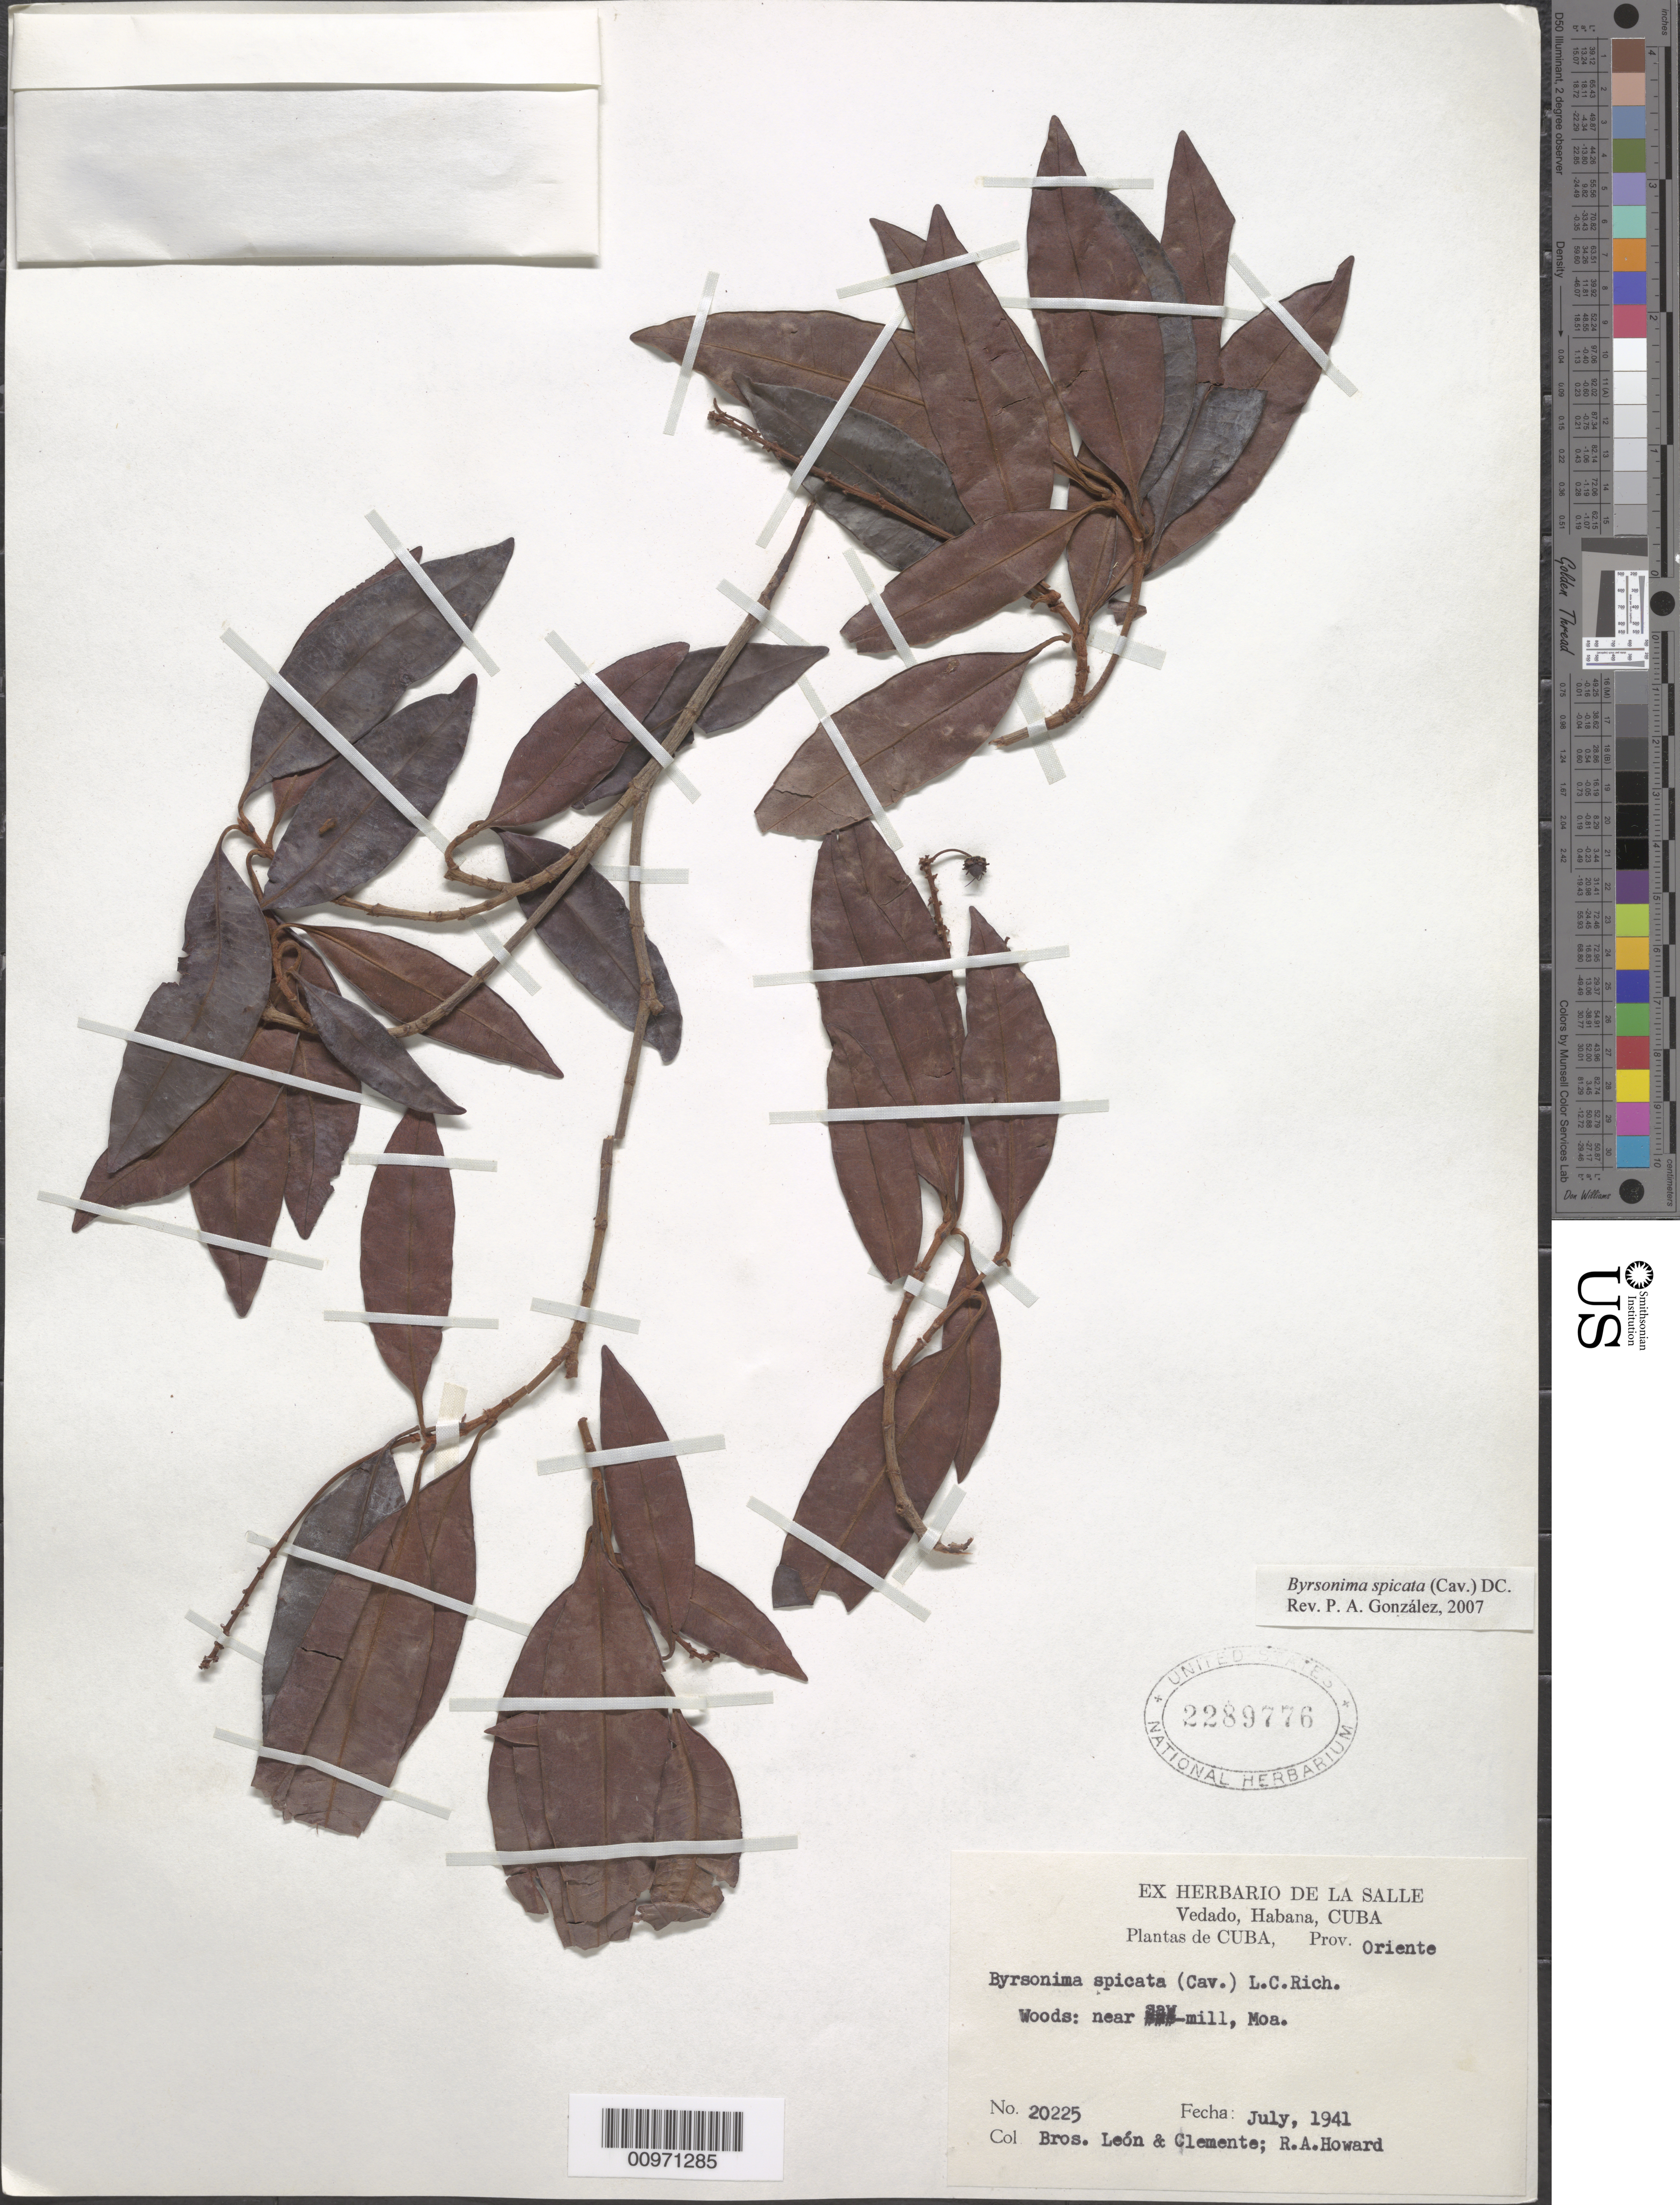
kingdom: Plantae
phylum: Tracheophyta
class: Magnoliopsida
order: Malpighiales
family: Malpighiaceae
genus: Byrsonima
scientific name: Byrsonima spicata (Cav.) DC.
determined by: González, P. A.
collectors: Bro. León, Bro. Clemente & R. A. Howard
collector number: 20225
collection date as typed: Jul 1941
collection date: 1941-07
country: Cuba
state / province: Holguín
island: Cuba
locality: Moa, near saw mill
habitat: Woods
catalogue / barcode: US 2289776